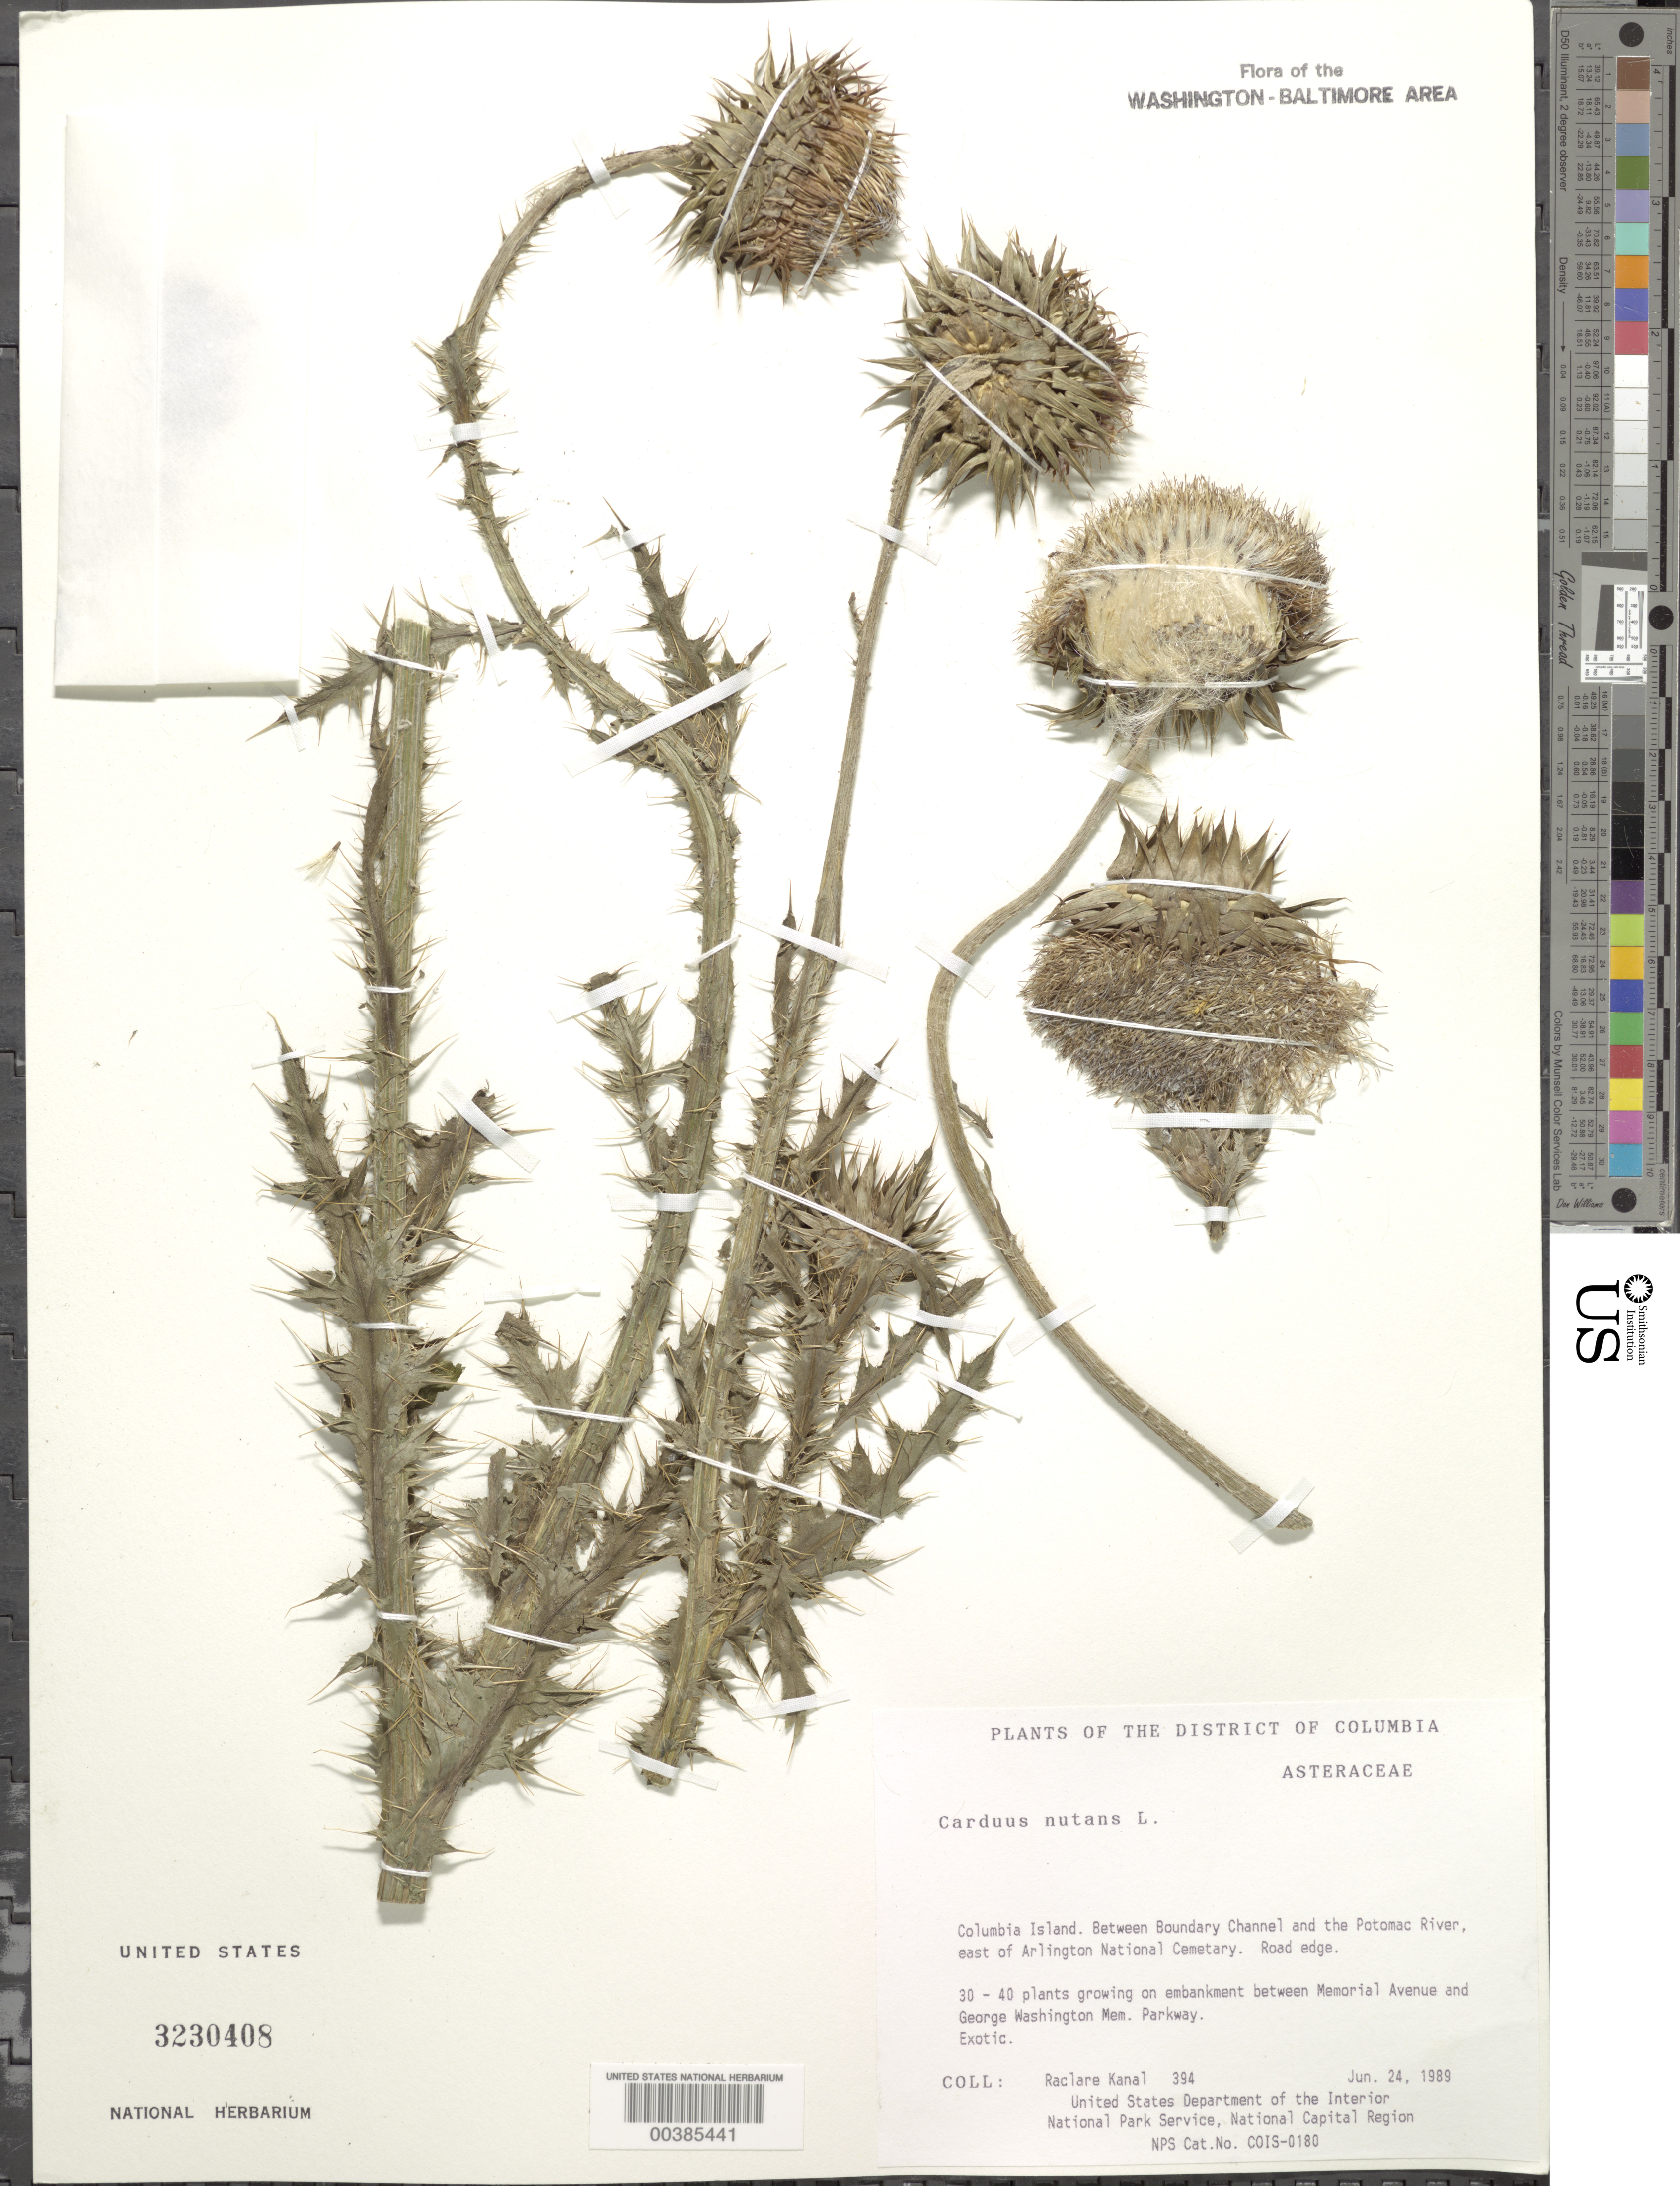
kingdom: Plantae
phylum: Tracheophyta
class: Magnoliopsida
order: Asterales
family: Asteraceae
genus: Carduus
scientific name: Carduus nutans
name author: L.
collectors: R. Kanal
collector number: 394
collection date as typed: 24 Jun 1989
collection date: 1989-06-24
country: United States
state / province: District of Columbia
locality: Columbia Island, between Boundary Channel and the Potomac River Columbia Island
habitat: Road edge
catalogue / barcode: US 3230408